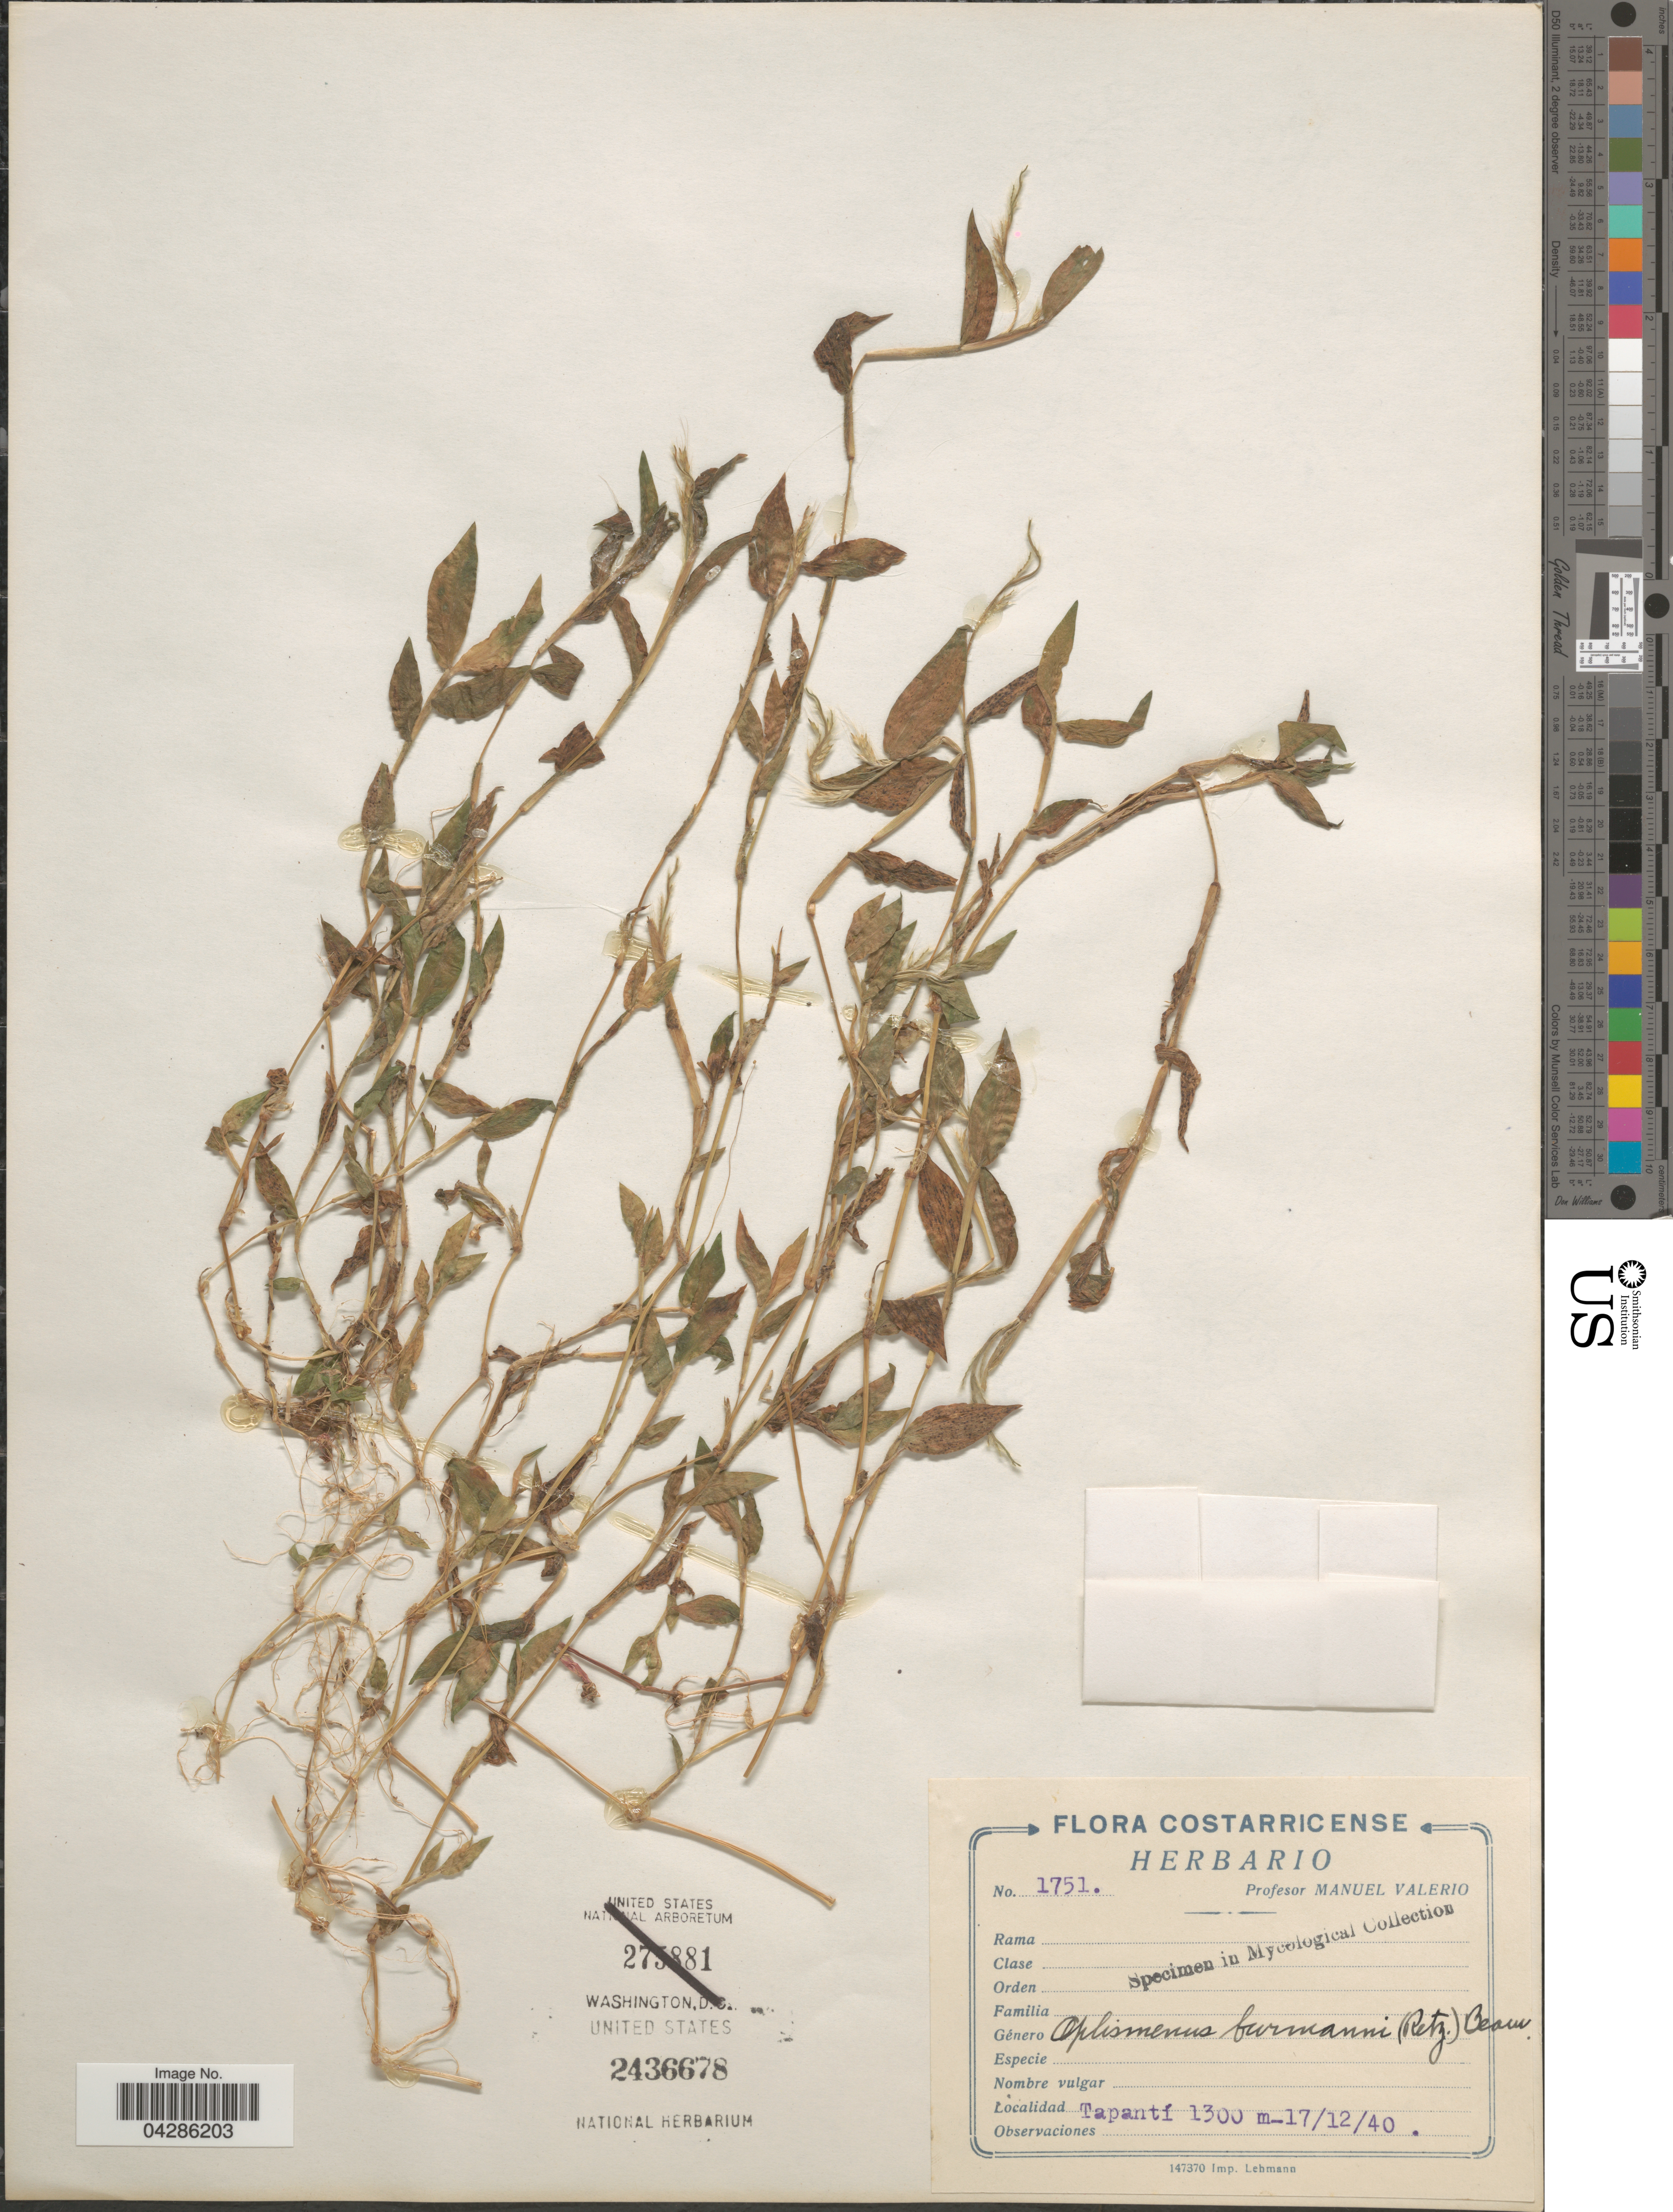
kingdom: Plantae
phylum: Tracheophyta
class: Liliopsida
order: Poales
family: Poaceae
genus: Oplismenus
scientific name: Oplismenus burmannii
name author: (Retz.) P. Beauv.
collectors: M. Valerio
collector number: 1751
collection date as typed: Transcribed d/m/y: 17/12/40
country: Costa Rica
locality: Tapantí.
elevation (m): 1300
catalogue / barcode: US 2436678